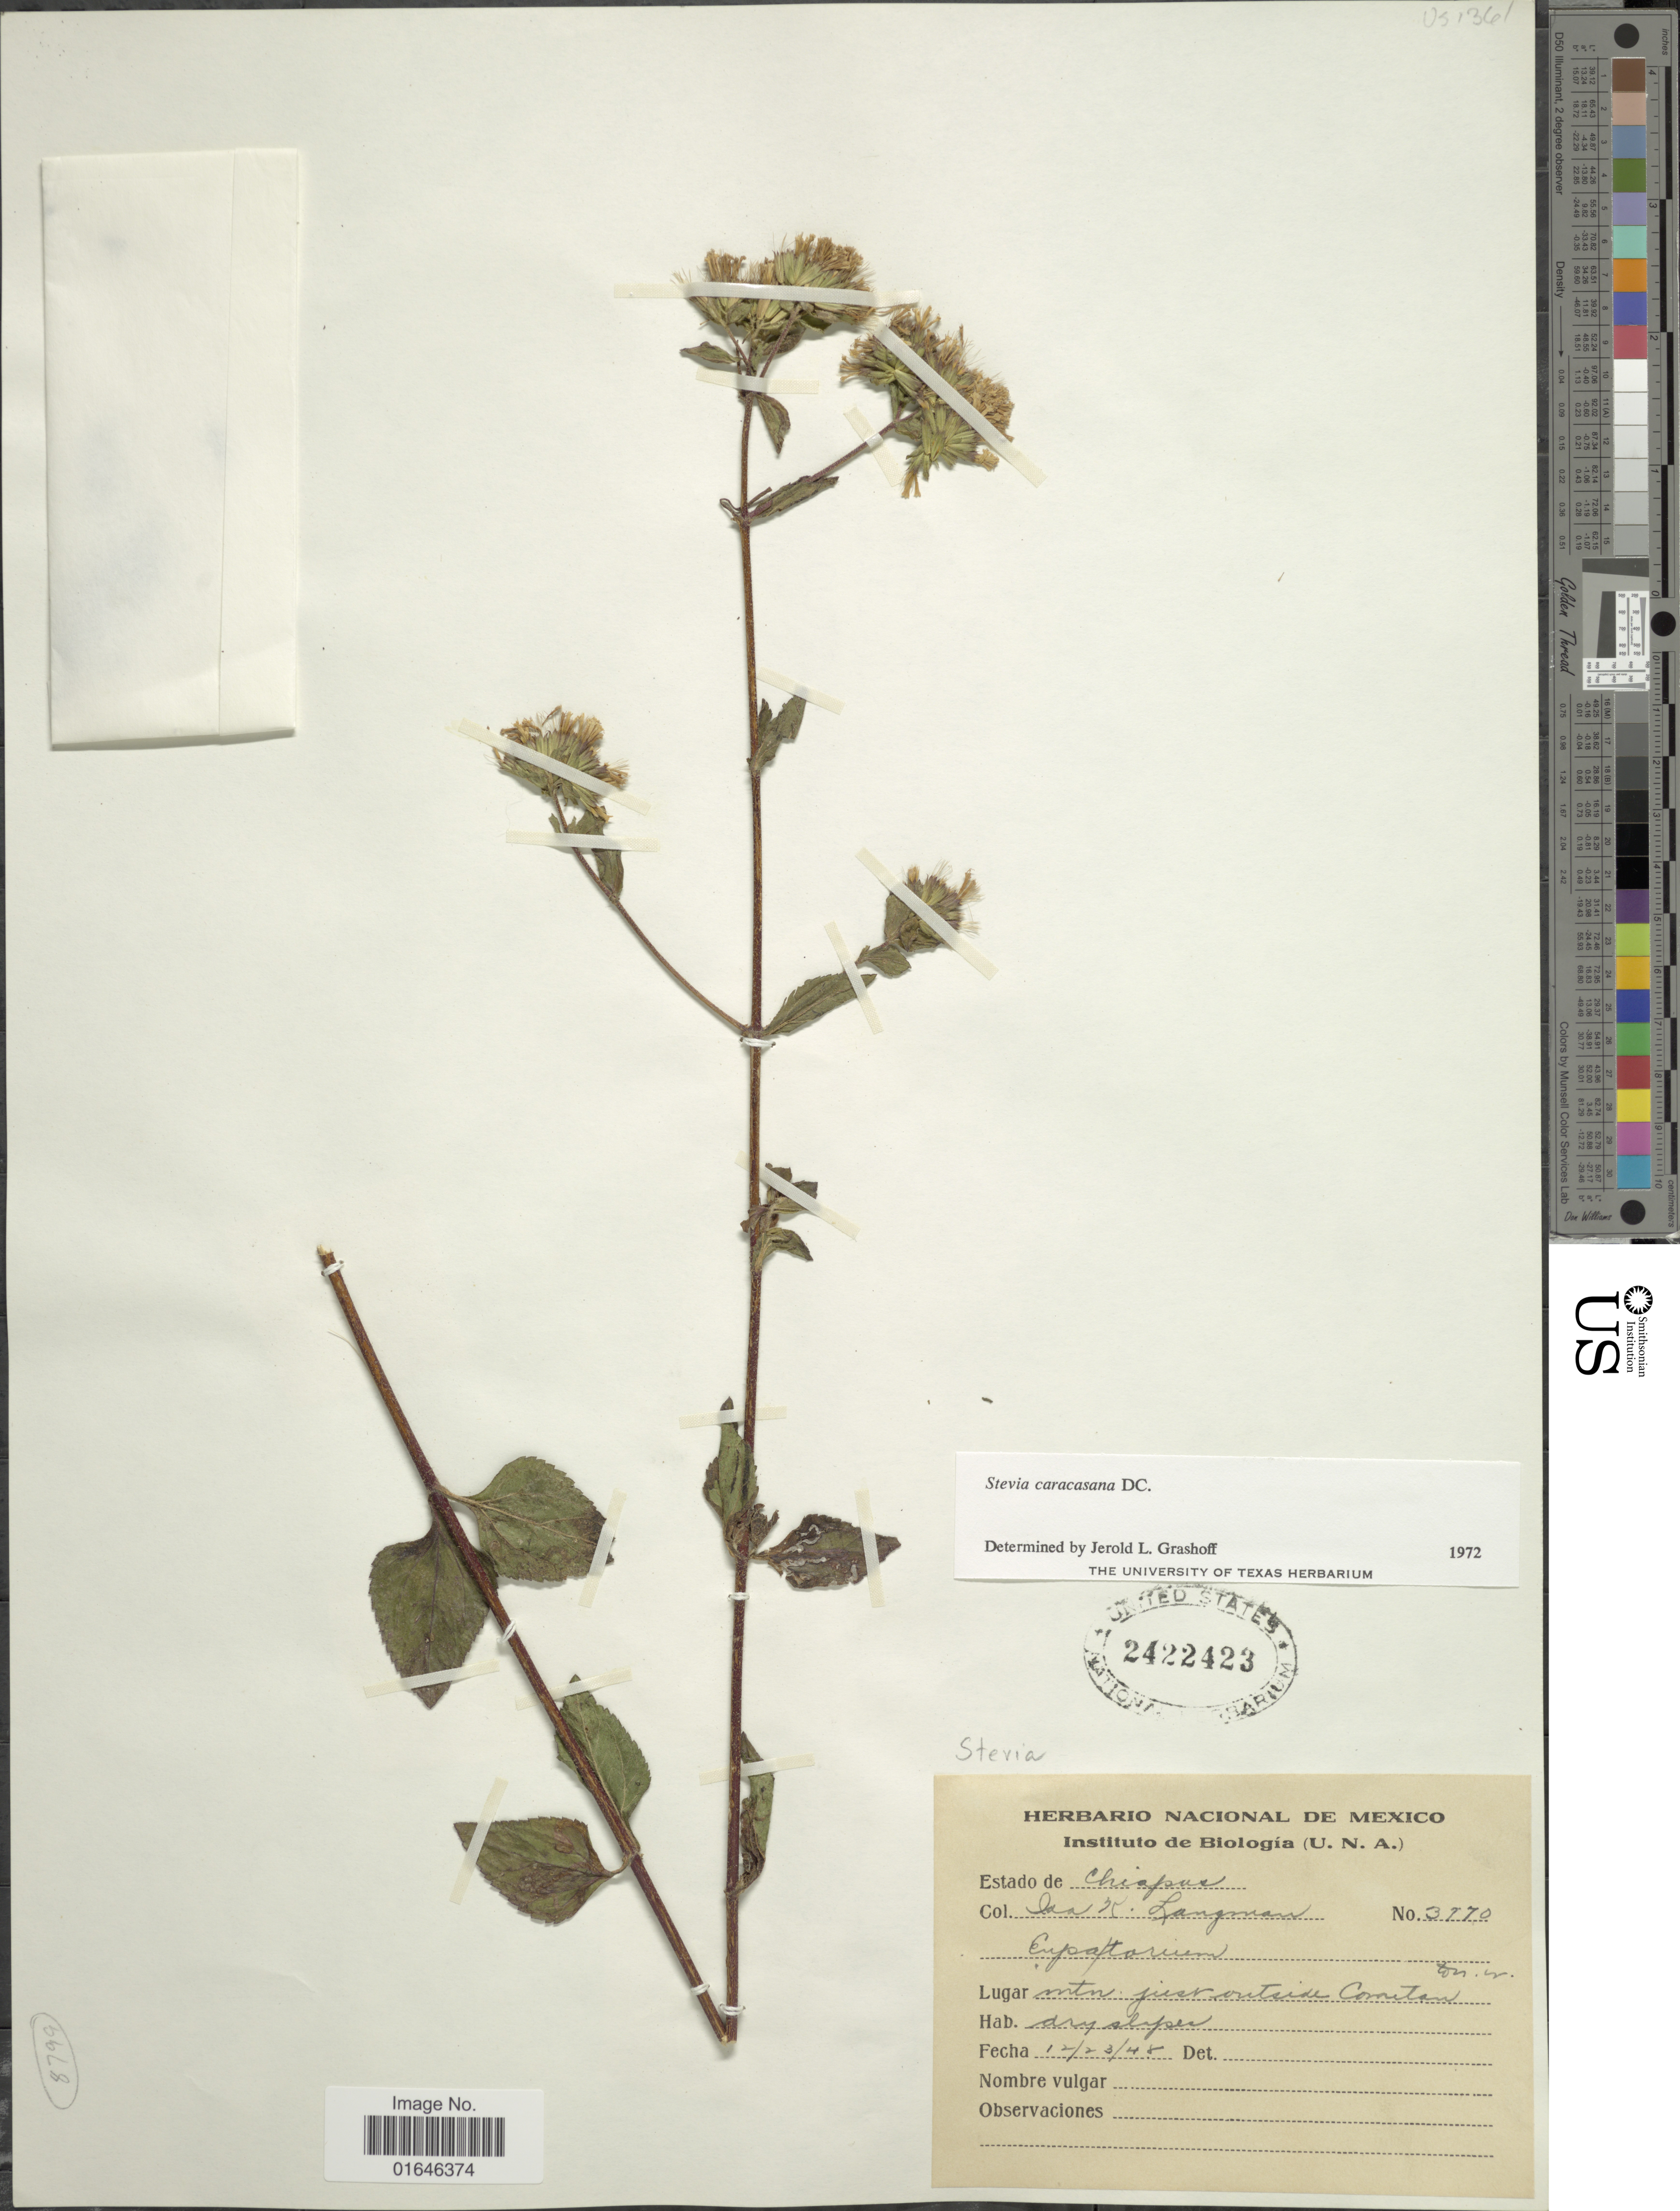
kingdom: Plantae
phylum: Tracheophyta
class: Magnoliopsida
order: Asterales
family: Asteraceae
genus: Stevia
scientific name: Stevia caracasana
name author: DC.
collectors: I. K. Langman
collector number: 3770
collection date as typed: Transcribed d/m/y: 23/12/48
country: Mexico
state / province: Chiapas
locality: Mtn. just outside Comitan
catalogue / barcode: US 2422423